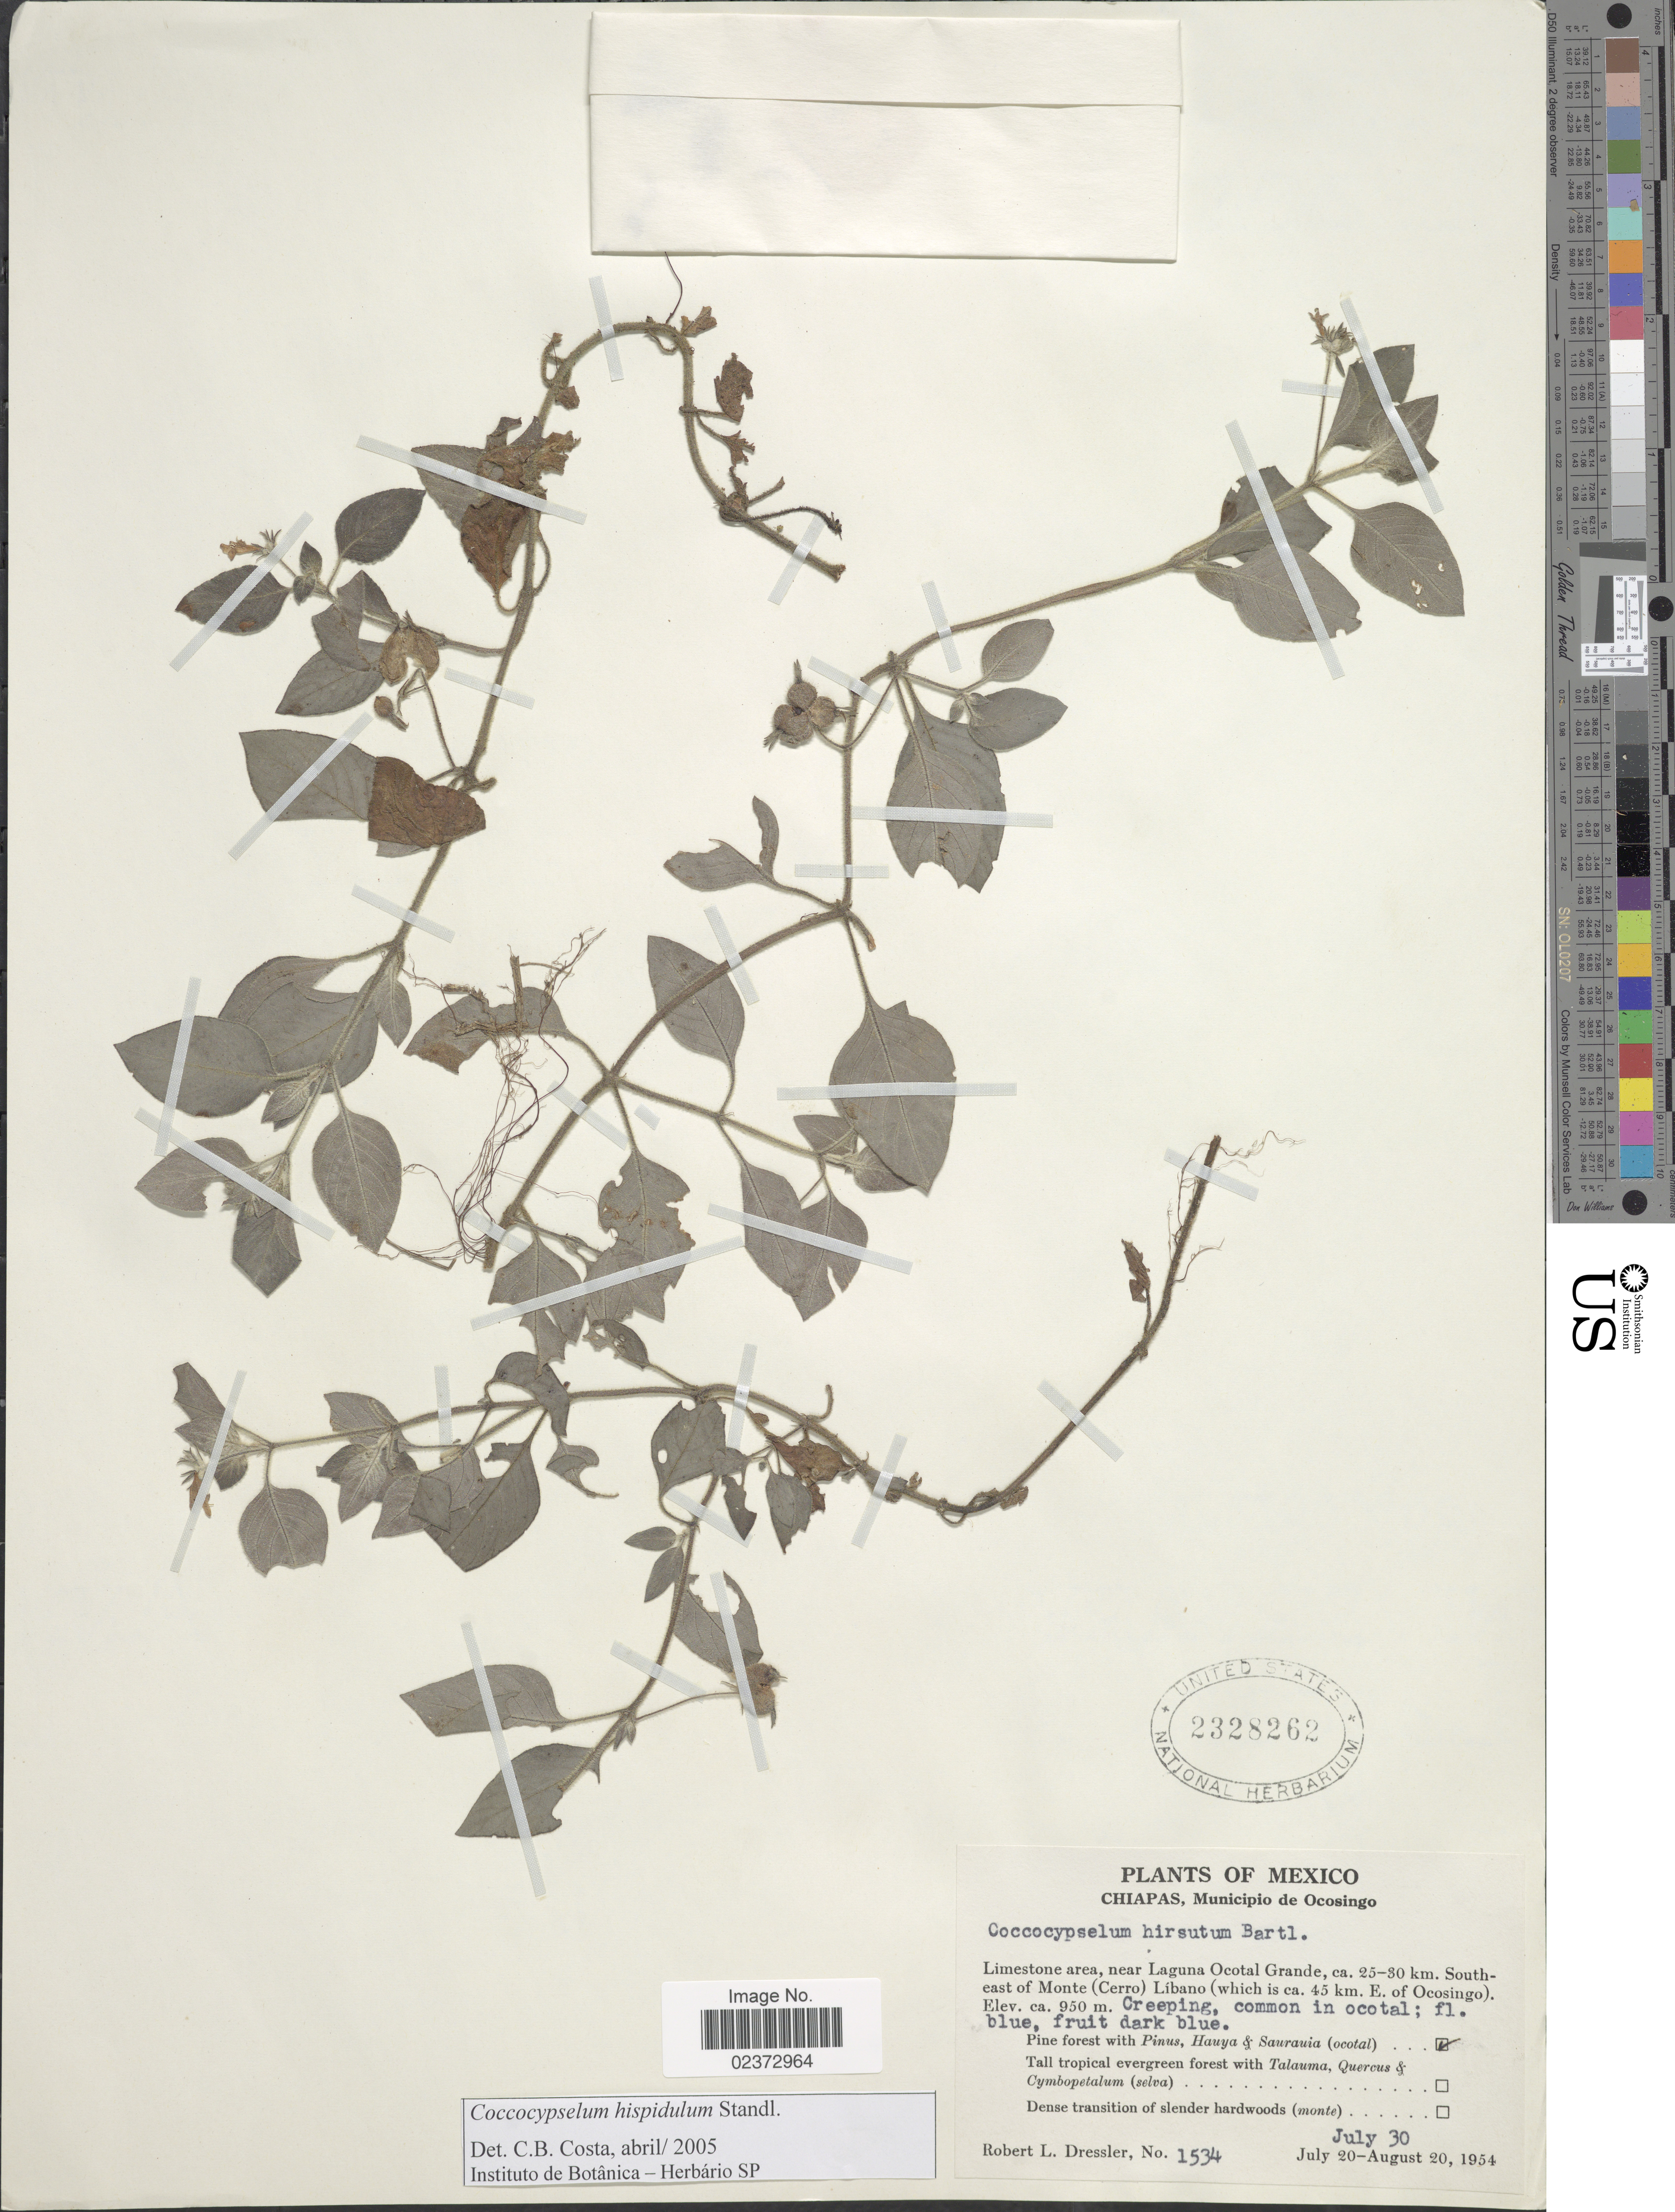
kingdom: Plantae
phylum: Tracheophyta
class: Magnoliopsida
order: Gentianales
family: Rubiaceae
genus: Coccocypselum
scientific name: Coccocypselum hispidulum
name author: (Standl.) Standl.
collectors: R. Dressler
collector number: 1534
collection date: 1954-07-30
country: Mexico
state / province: Chiapas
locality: Chiapas, Municipio de Ocosingo, Limestone area, near Laguna Ocotal Grande, 25-30 km. Southeast of Monte (Cerro) Libano (Which is 45 km. E of Ocosingo)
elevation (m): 950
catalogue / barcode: US 2328262